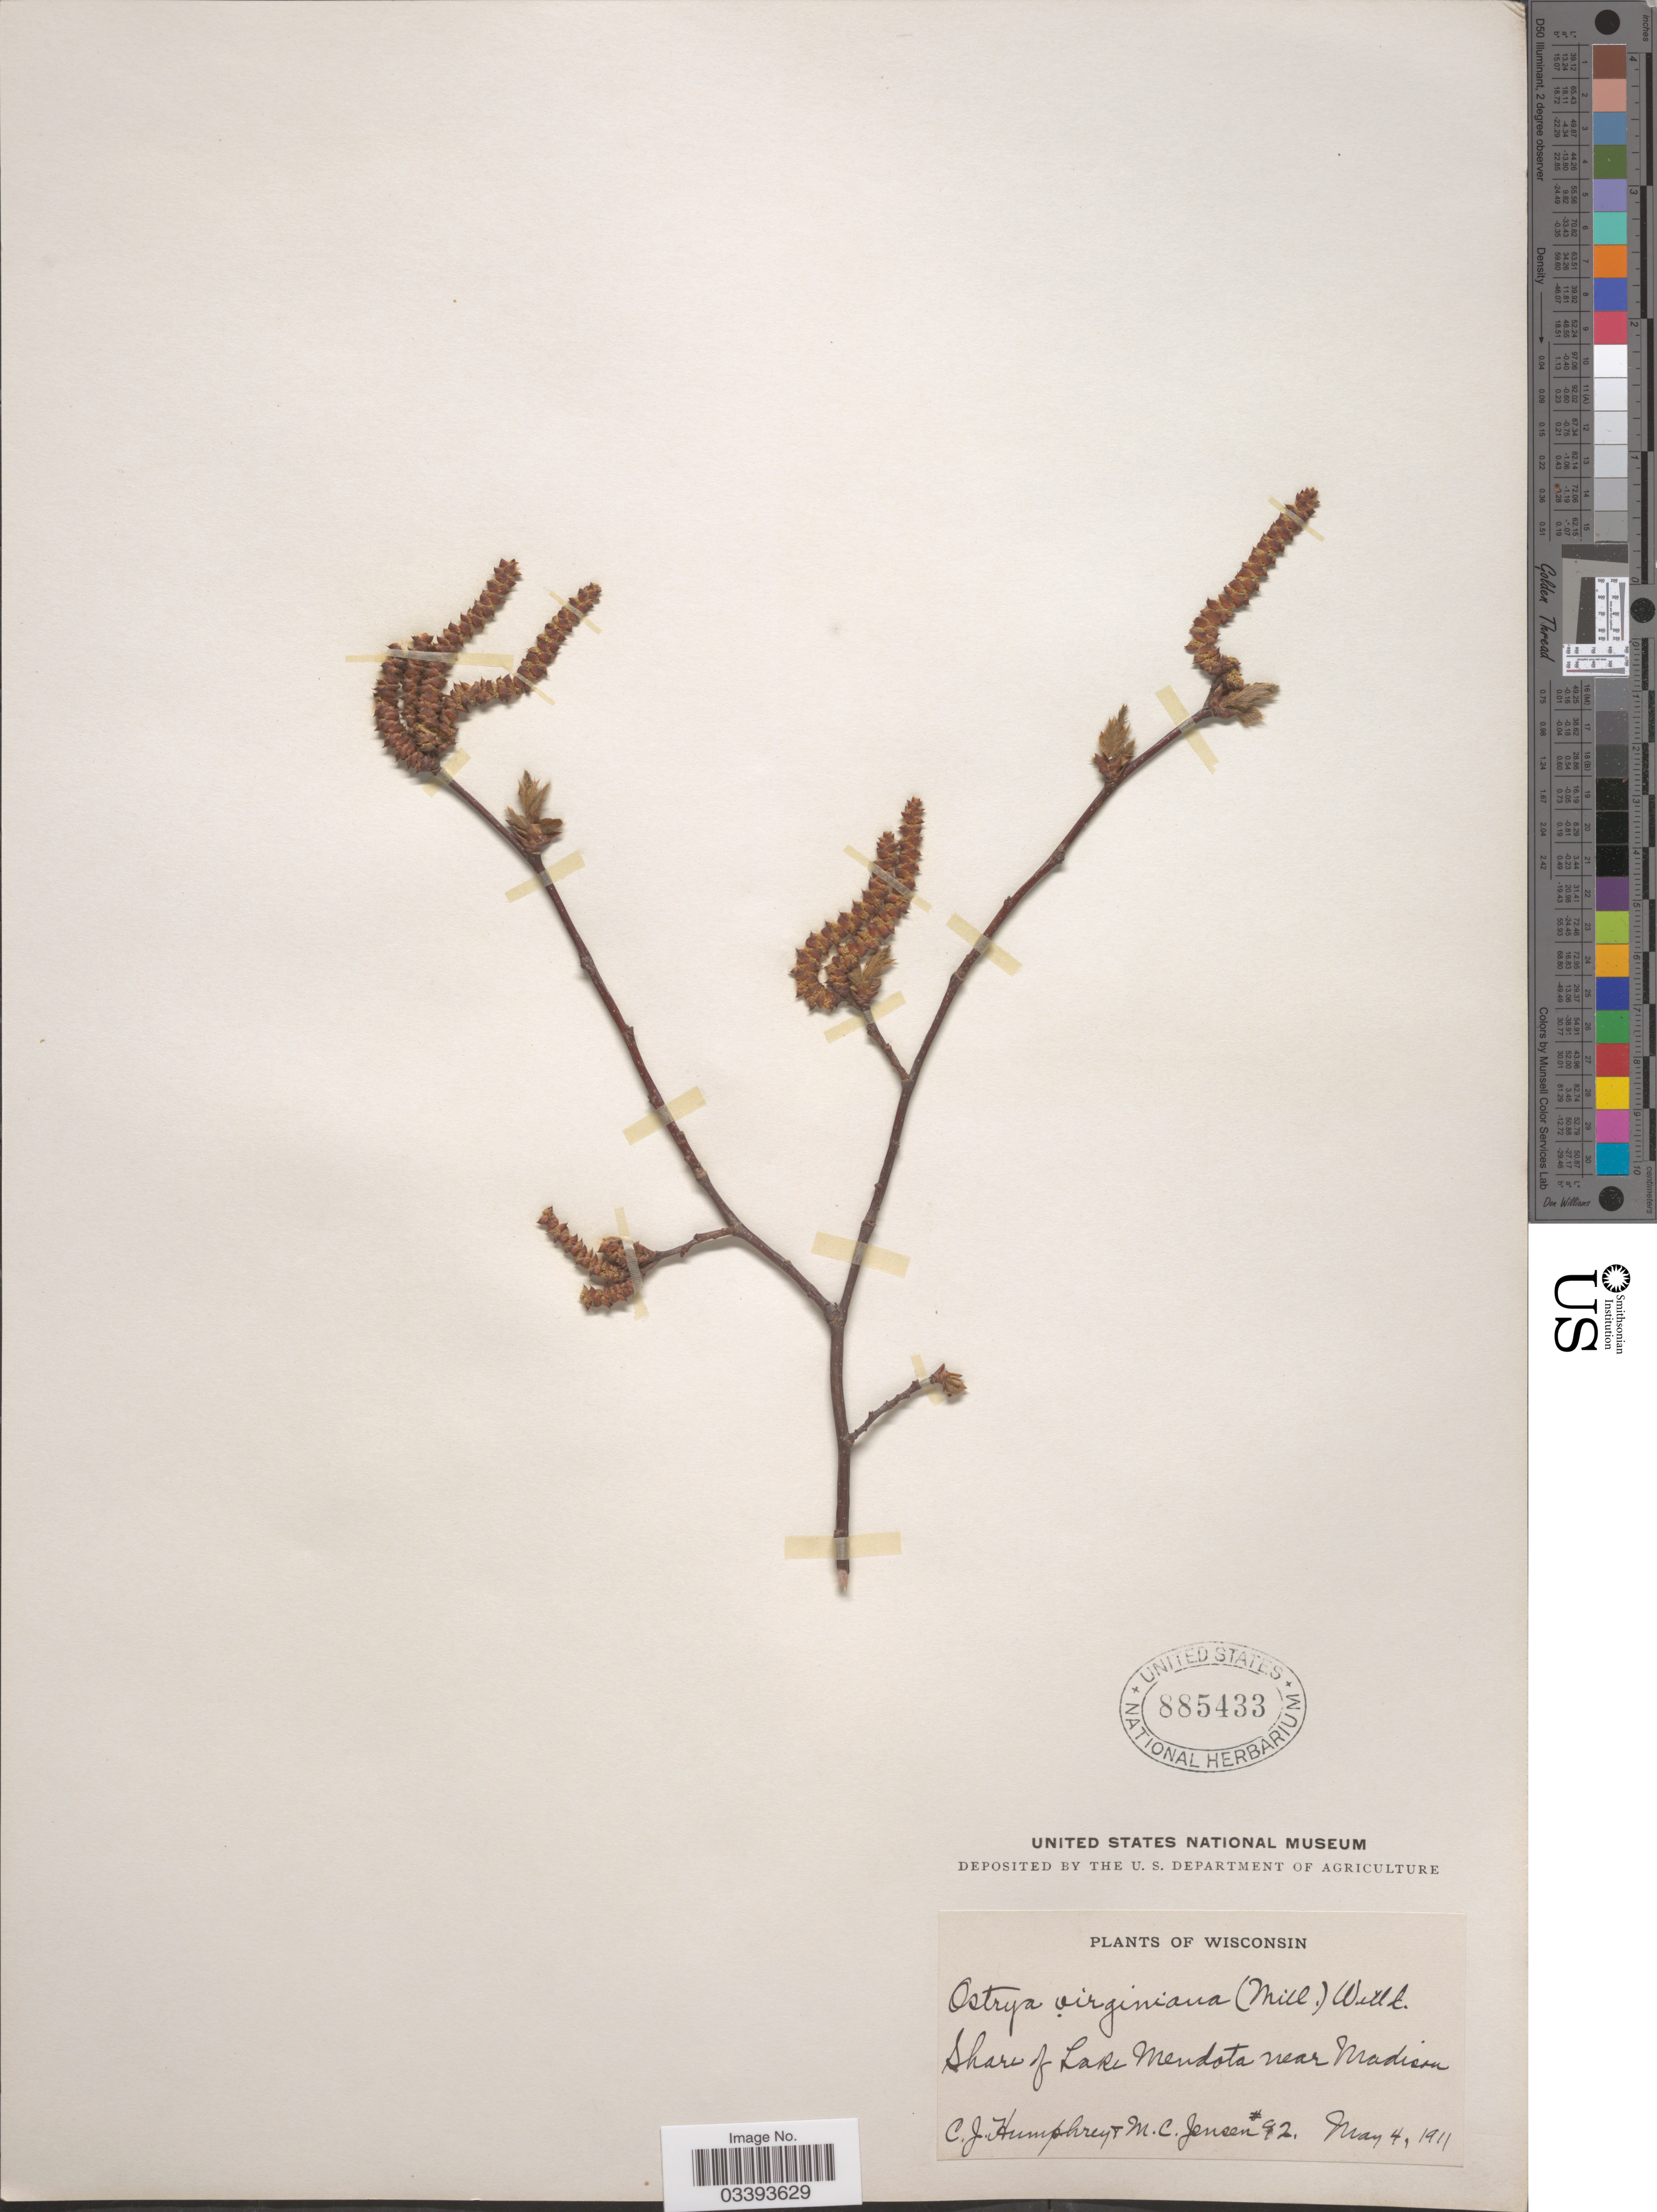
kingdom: Plantae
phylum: Tracheophyta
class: Magnoliopsida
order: Fagales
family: Betulaceae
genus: Ostrya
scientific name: Ostrya virginiana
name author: (Mill.) K. Koch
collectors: C. Humphrey & M. C. Jensen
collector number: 92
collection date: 1911-05-04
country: United States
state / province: Wisconsin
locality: Shores of Lake Mendota near Madison.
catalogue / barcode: US 885433